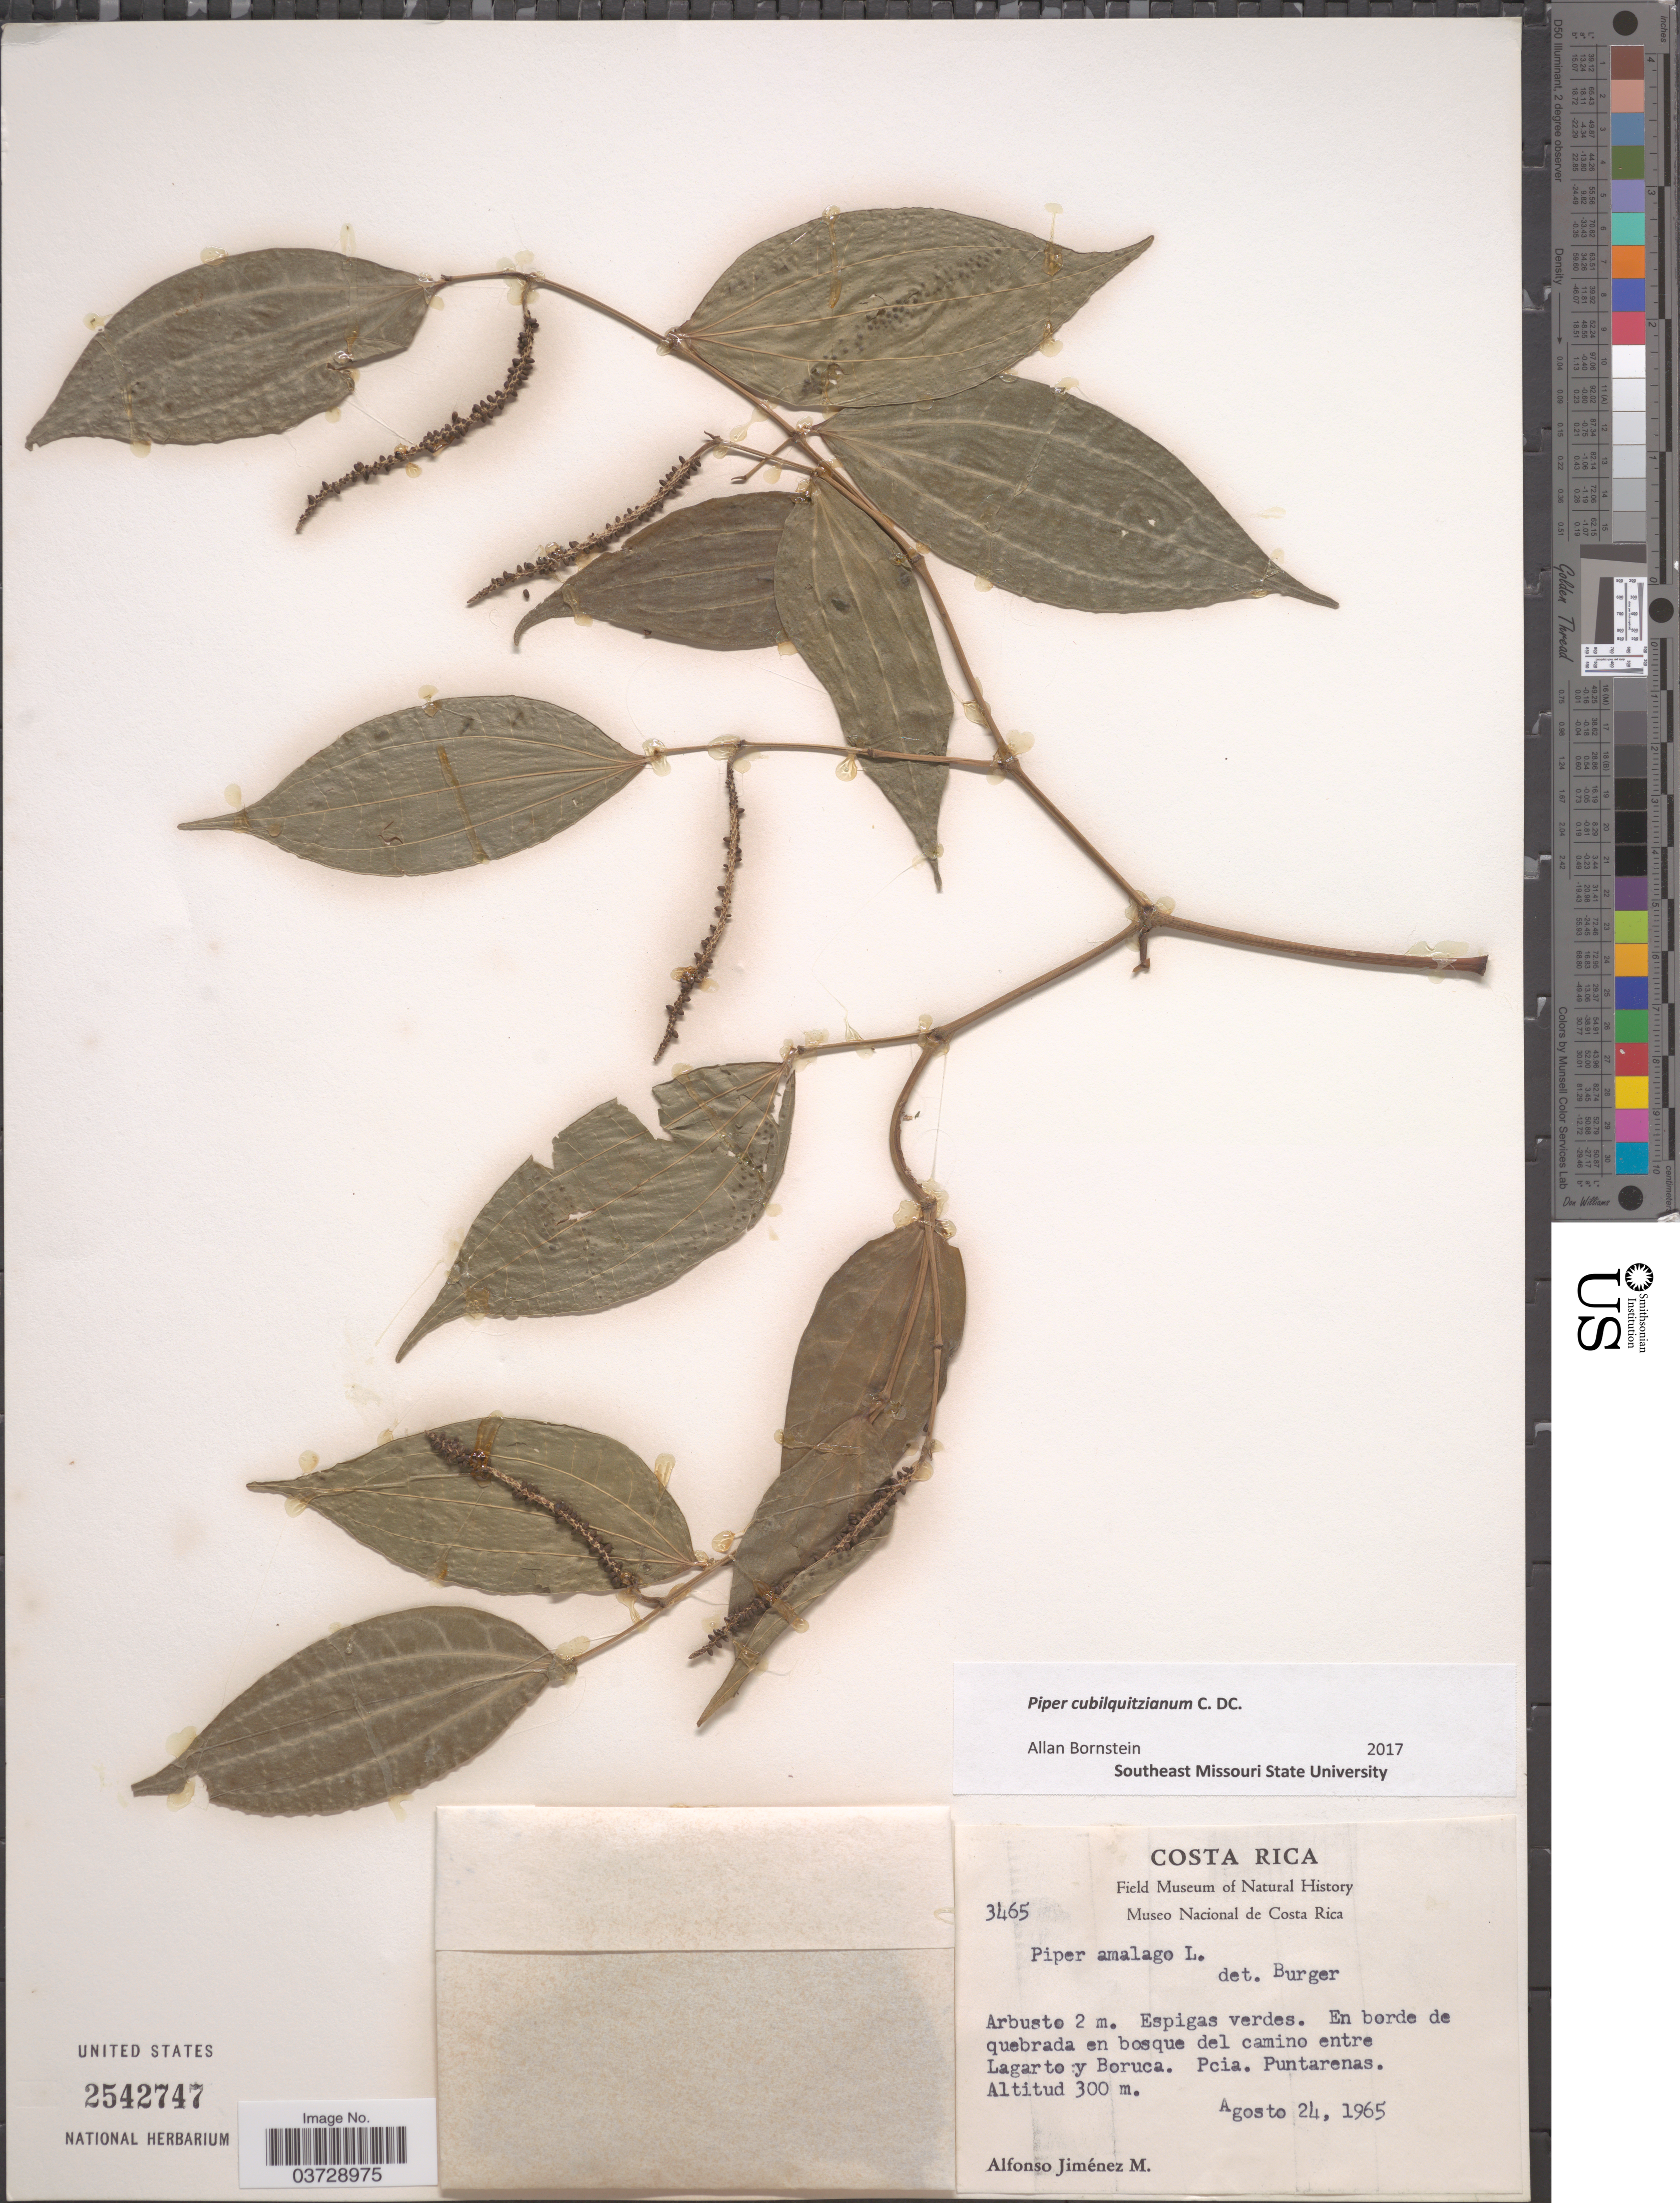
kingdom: Plantae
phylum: Tracheophyta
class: Magnoliopsida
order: Piperales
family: Piperaceae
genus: Piper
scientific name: Piper cubilquitzianum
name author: C. DC.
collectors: A. Jimenez M.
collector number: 3465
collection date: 1965-08-24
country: Costa Rica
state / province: Puntarenas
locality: En borde de quebrada en bosque del camino entre Lagarto y Boruca.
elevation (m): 300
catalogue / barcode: US 2542747